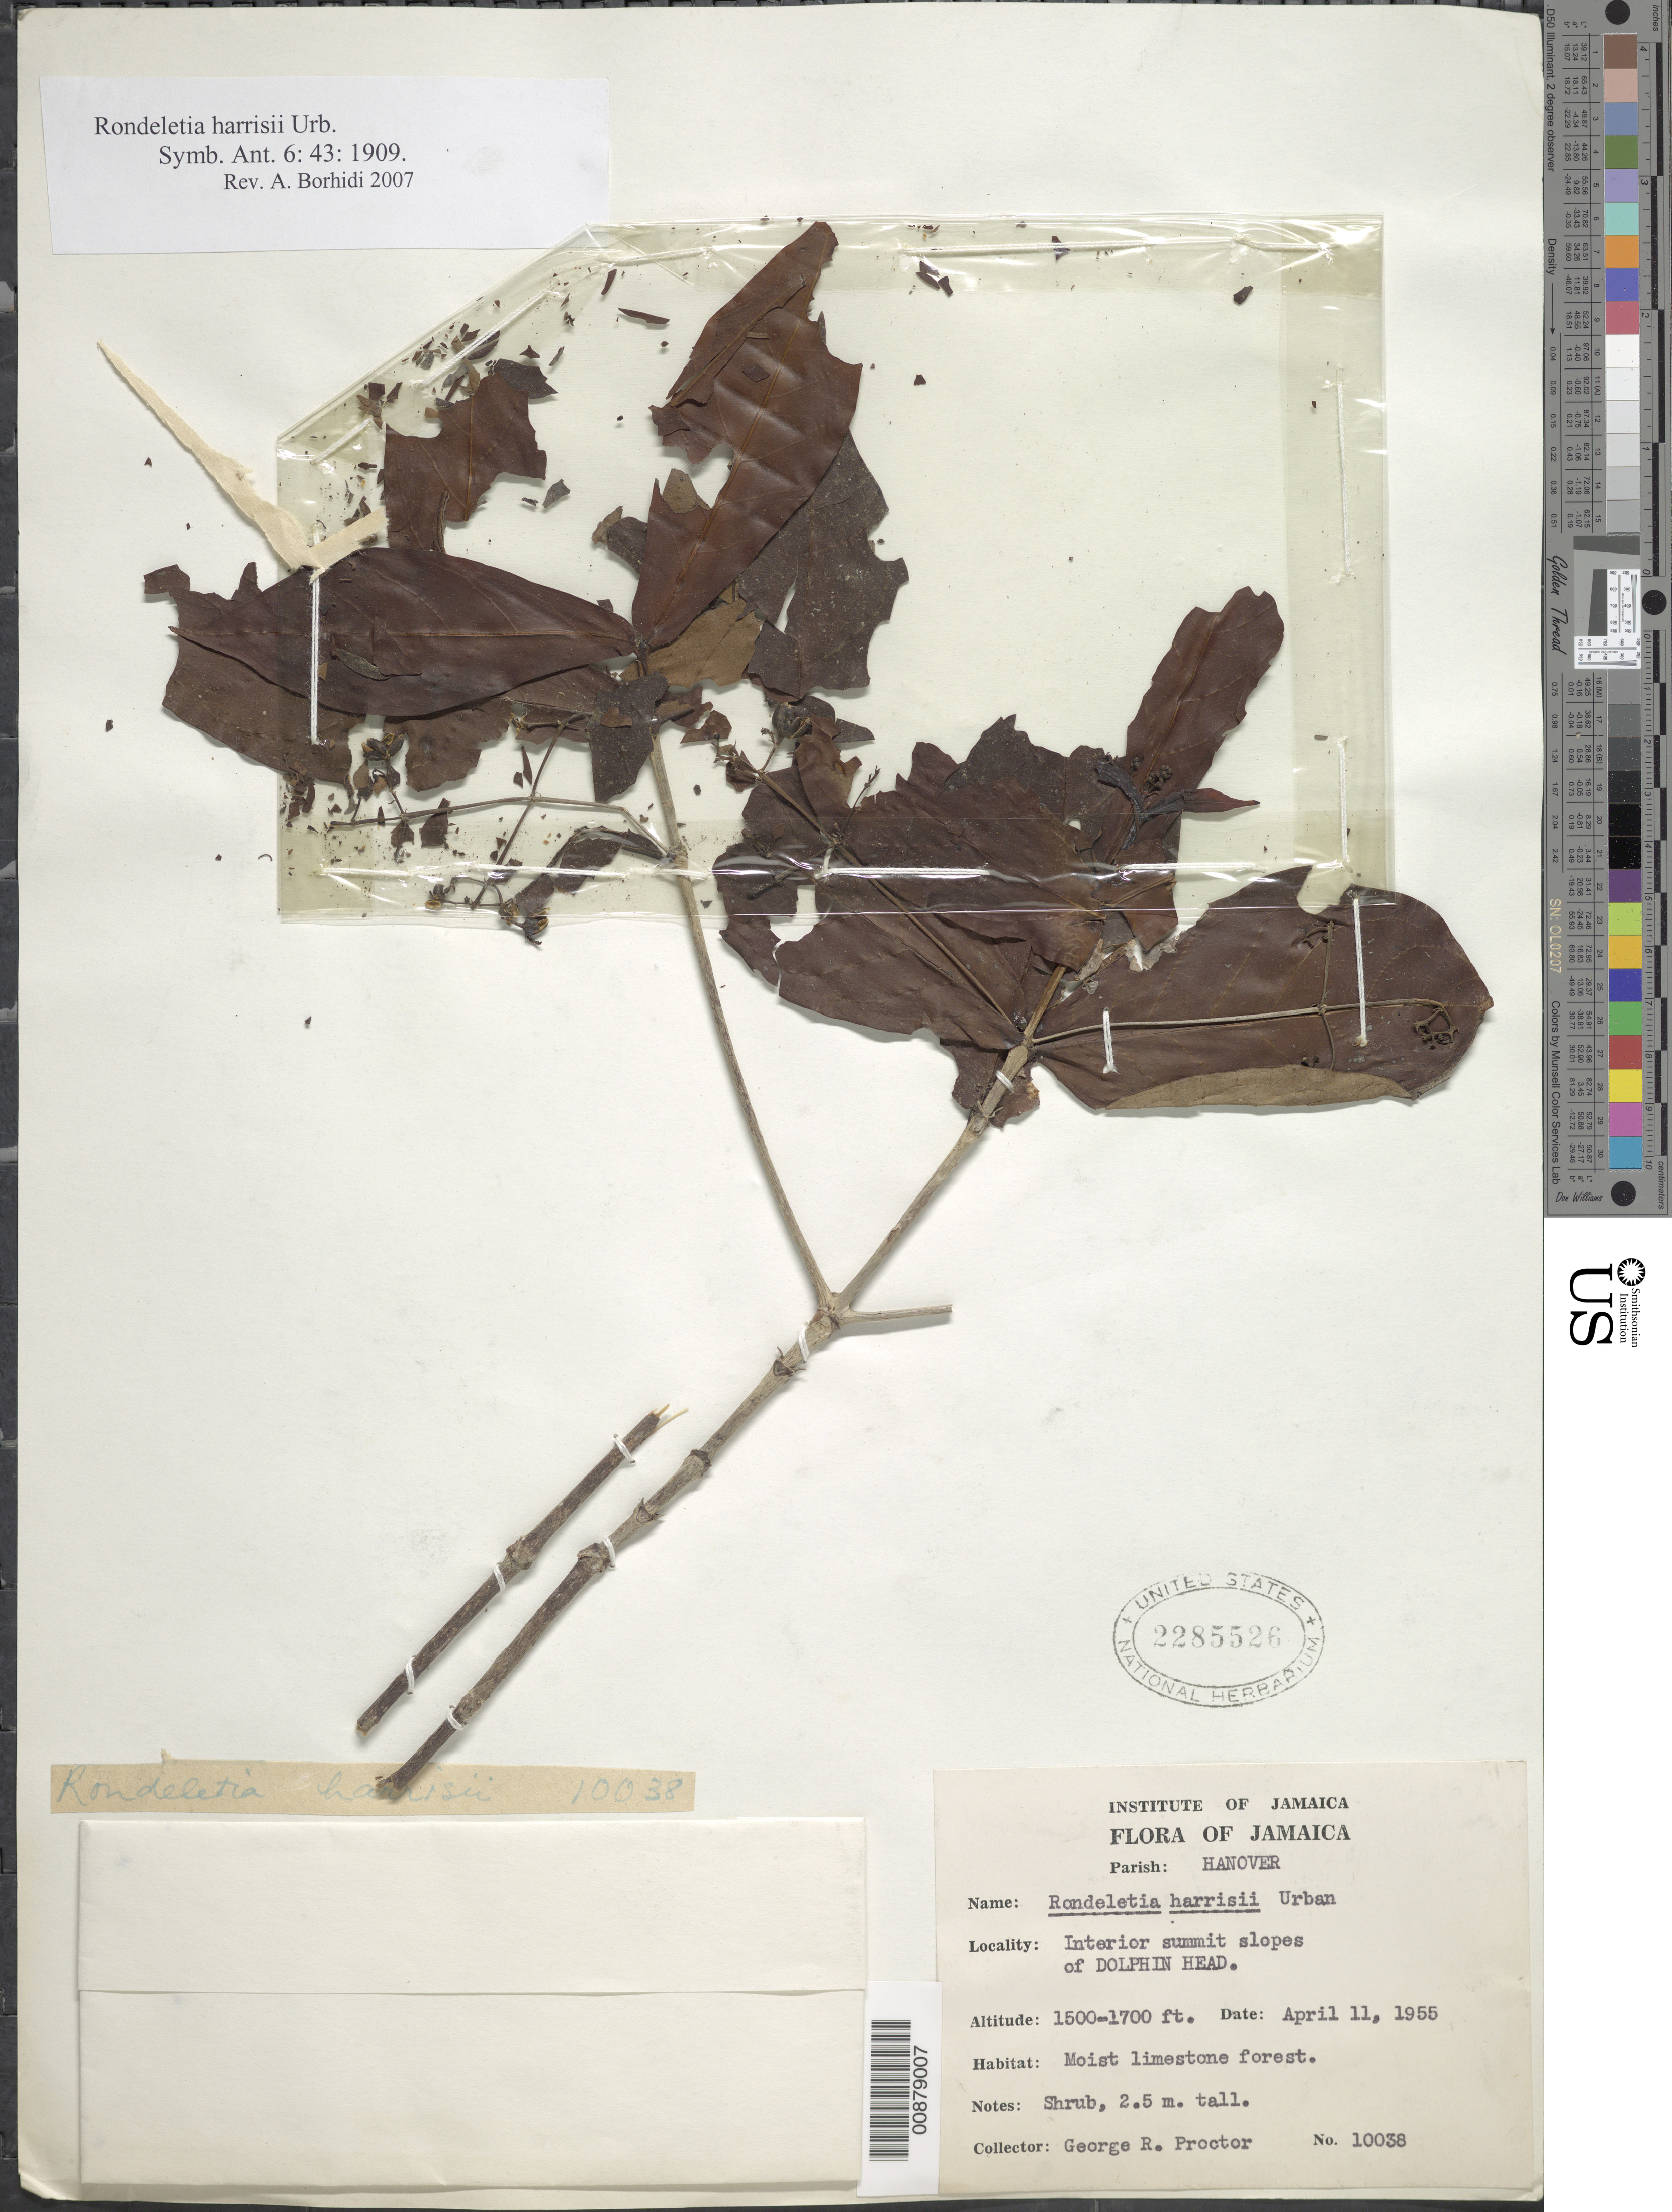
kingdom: Plantae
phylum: Tracheophyta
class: Magnoliopsida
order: Gentianales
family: Rubiaceae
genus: Rondeletia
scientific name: Rondeletia harrisii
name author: Urb.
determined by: Borhidi, Attila L.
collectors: G. R. Proctor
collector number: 10038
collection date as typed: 11 Apr 1955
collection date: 1955-04-11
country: Jamaica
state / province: Hanover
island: Jamaica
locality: Interior summit slopes of Dolphin Head.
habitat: Moist limestone forest.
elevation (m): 457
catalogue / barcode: US 2285526